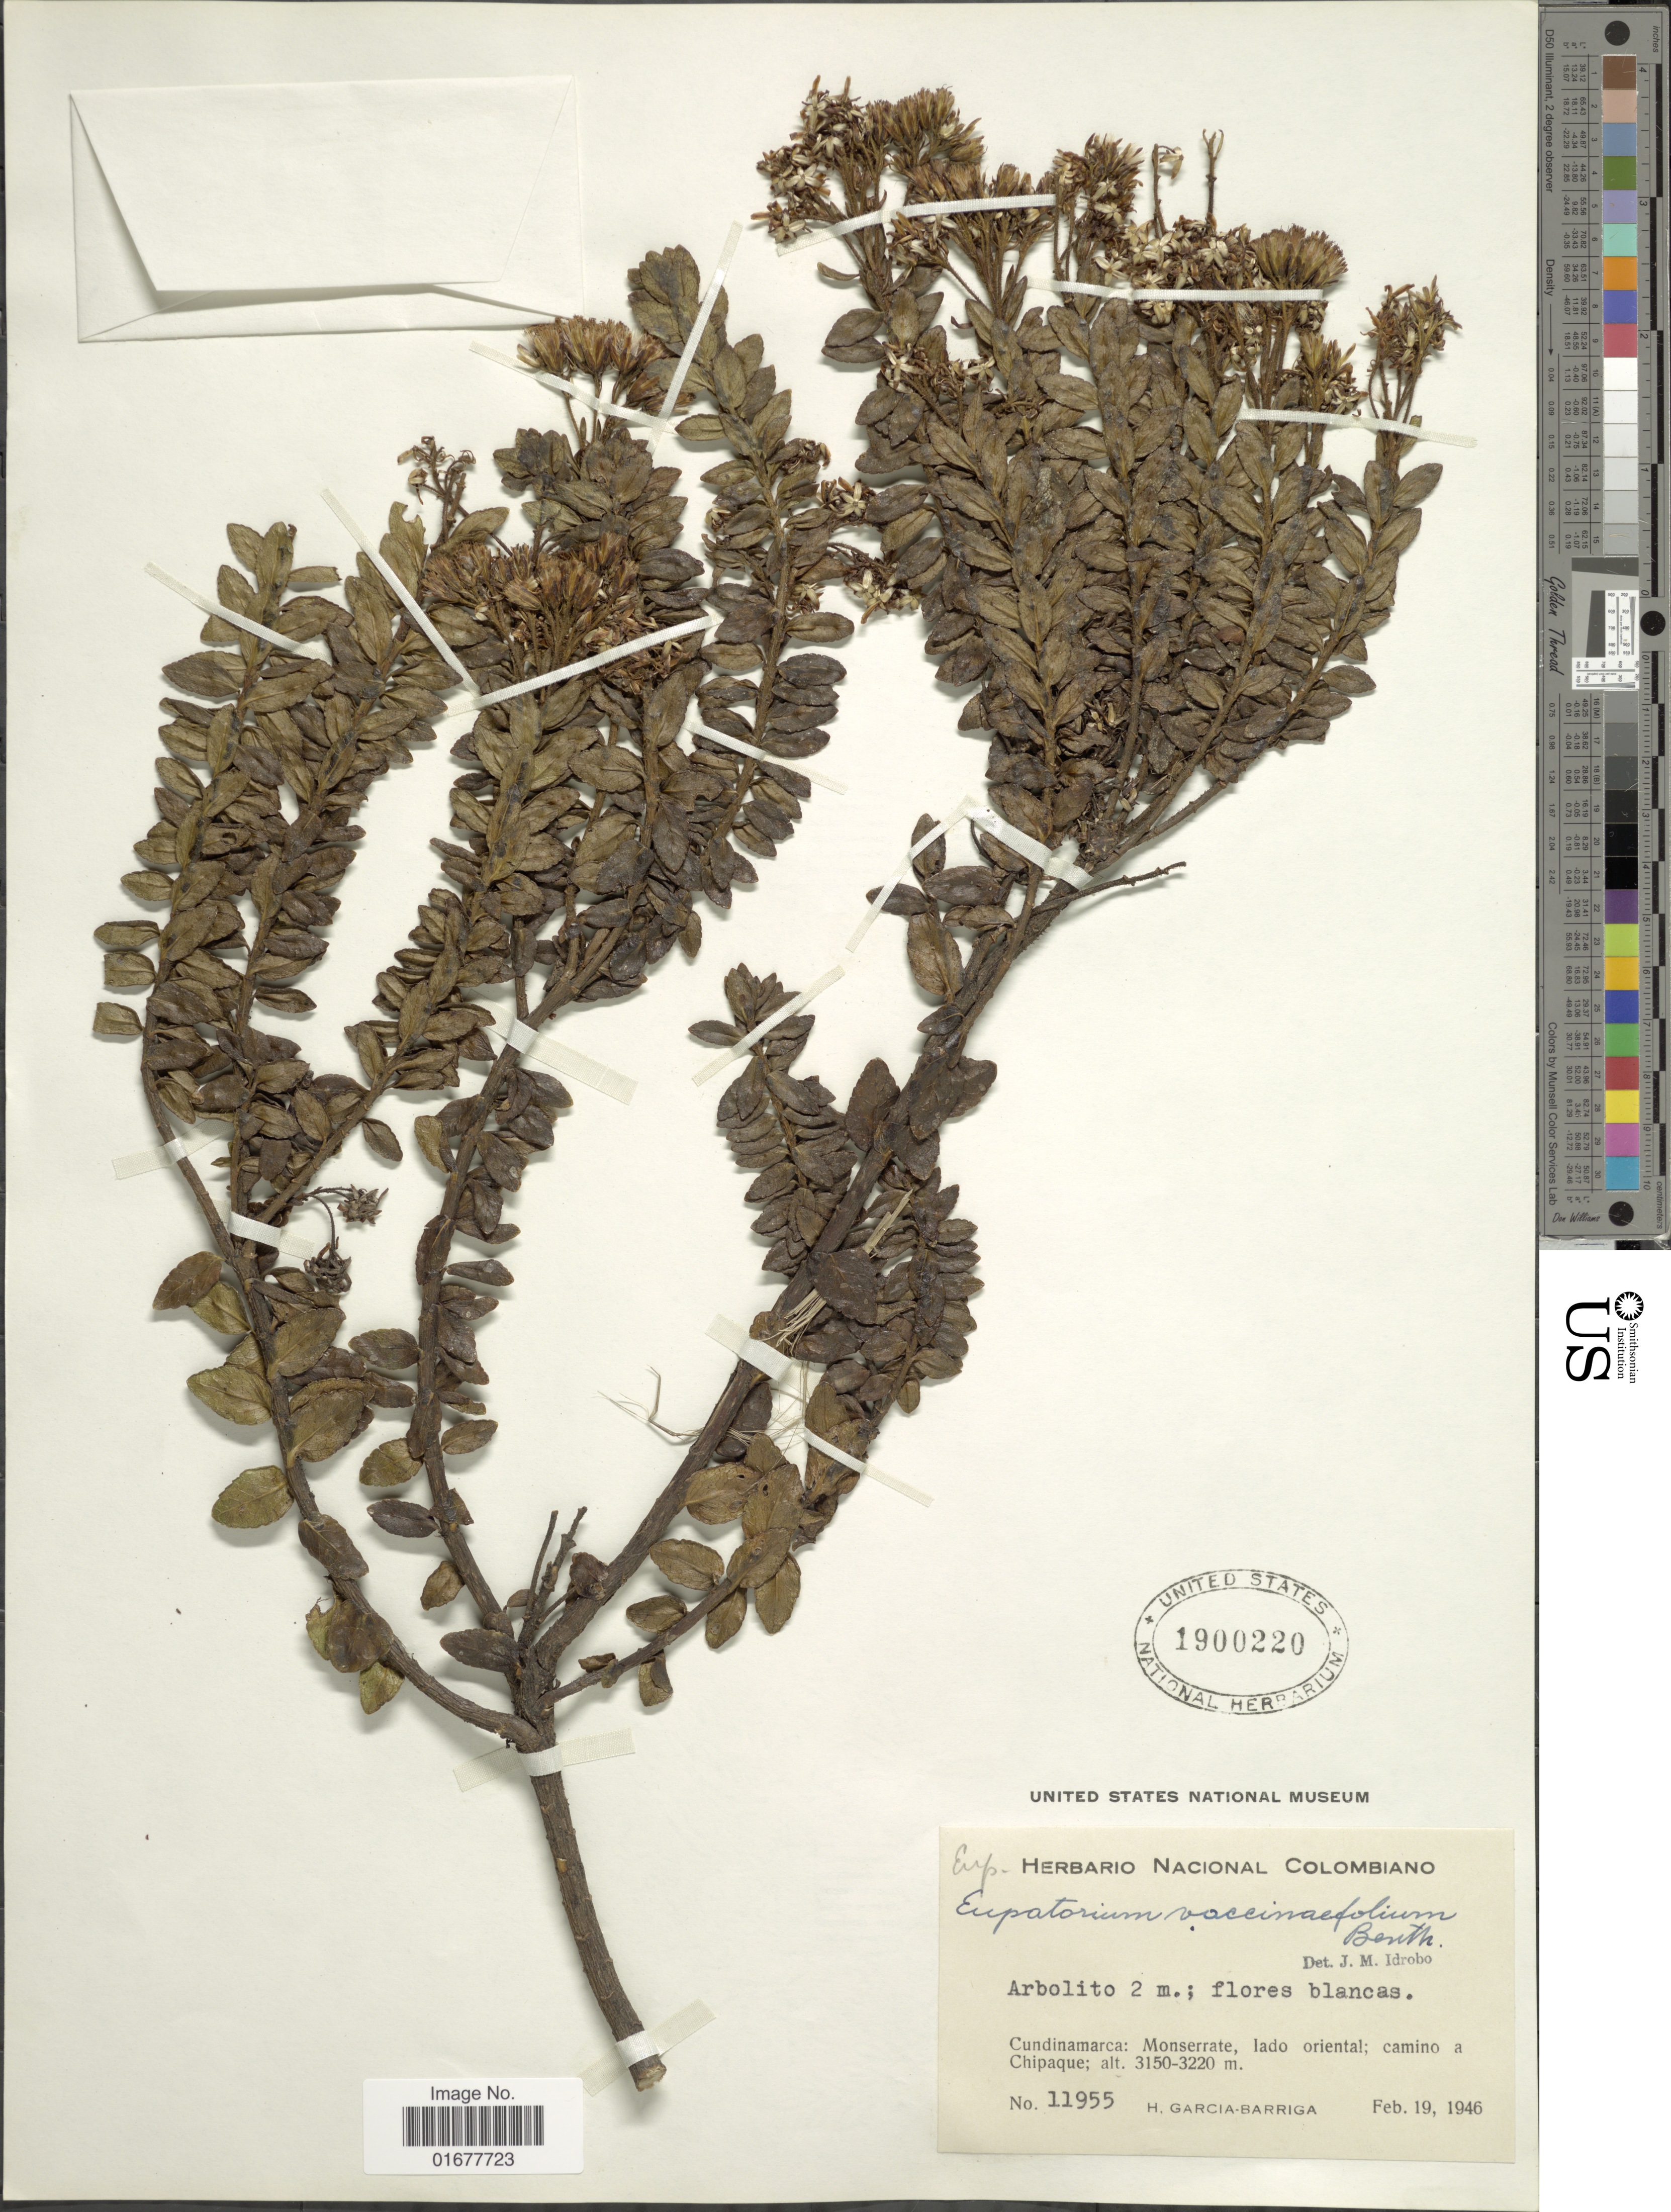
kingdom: Plantae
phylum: Tracheophyta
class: Magnoliopsida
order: Asterales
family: Asteraceae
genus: Ageratina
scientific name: Ageratina vacciniaefolia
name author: (Benth.) R.M. King & H. Rob.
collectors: H. García Barriga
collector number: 11955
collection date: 1946-02-19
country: Colombia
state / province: Cundinamarca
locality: Monserrate, lado oriental; camino a Chipaque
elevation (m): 3150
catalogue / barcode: US 1900220